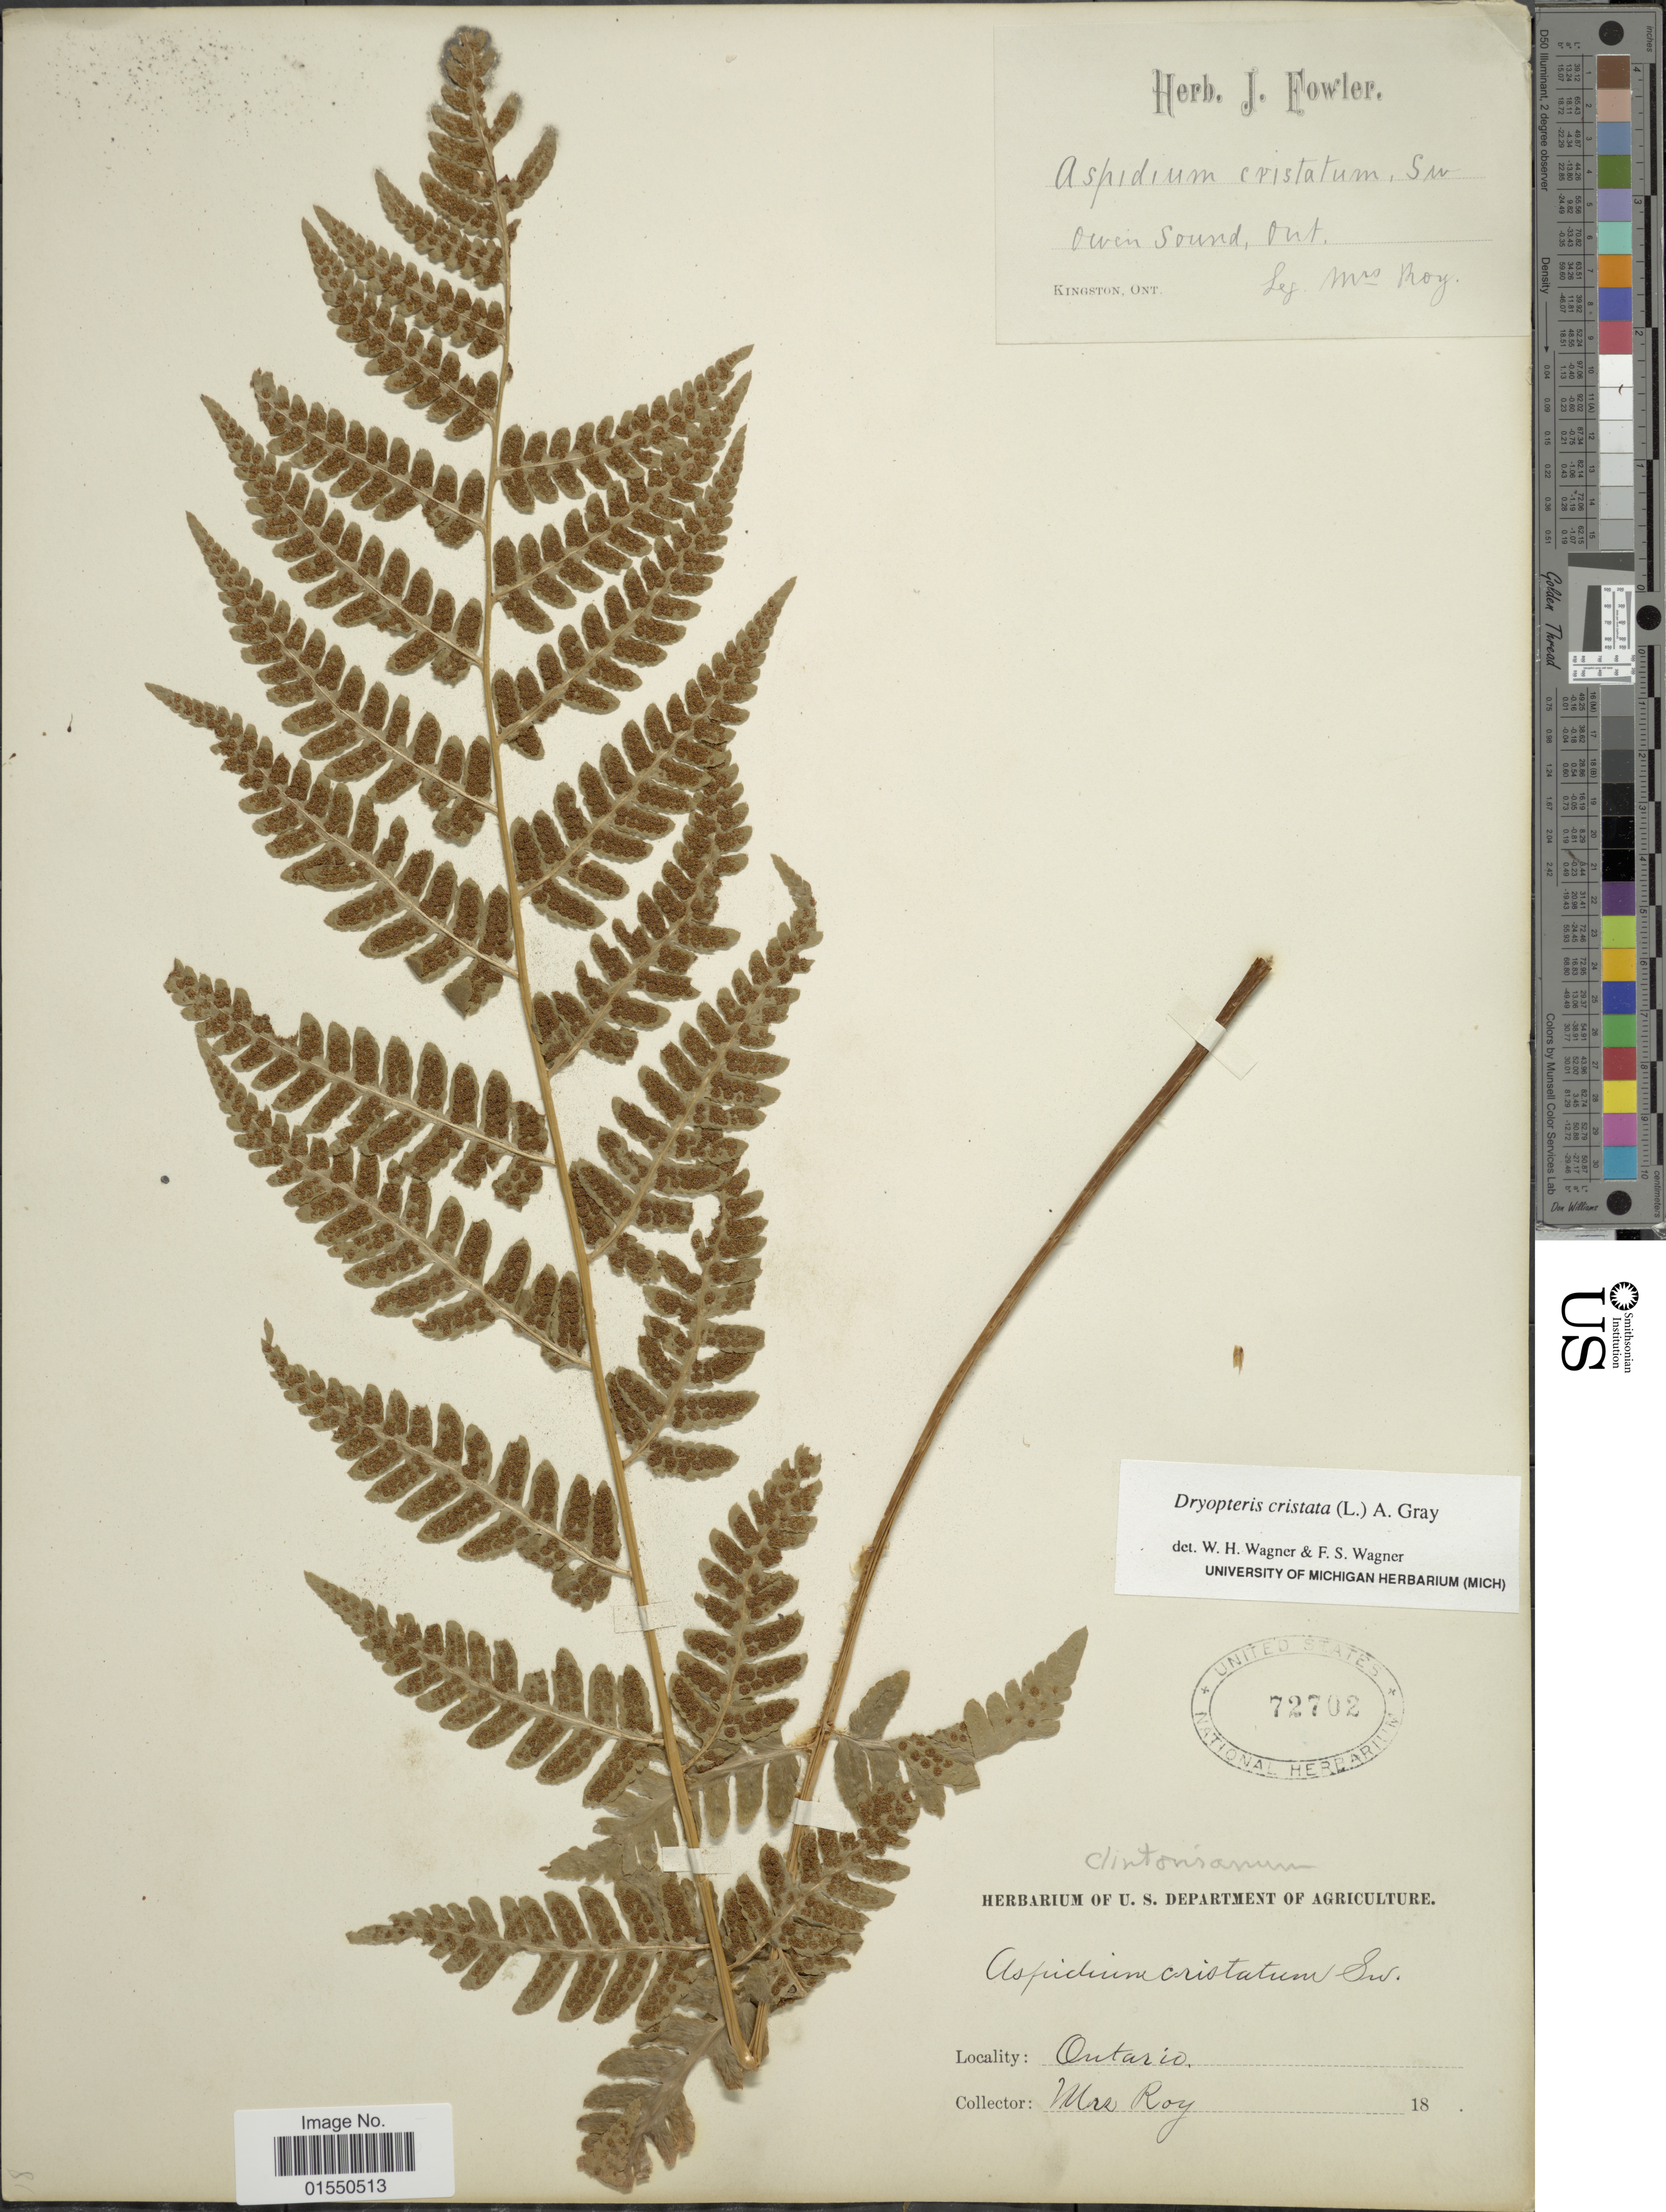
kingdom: Plantae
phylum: Tracheophyta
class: Polypodiopsida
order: Polypodiales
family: Dryopteridaceae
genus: Dryopteris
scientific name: Dryopteris cristata var. spinulosa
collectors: Roy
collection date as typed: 18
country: Canada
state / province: Ontario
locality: Owen Sound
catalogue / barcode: US 72702